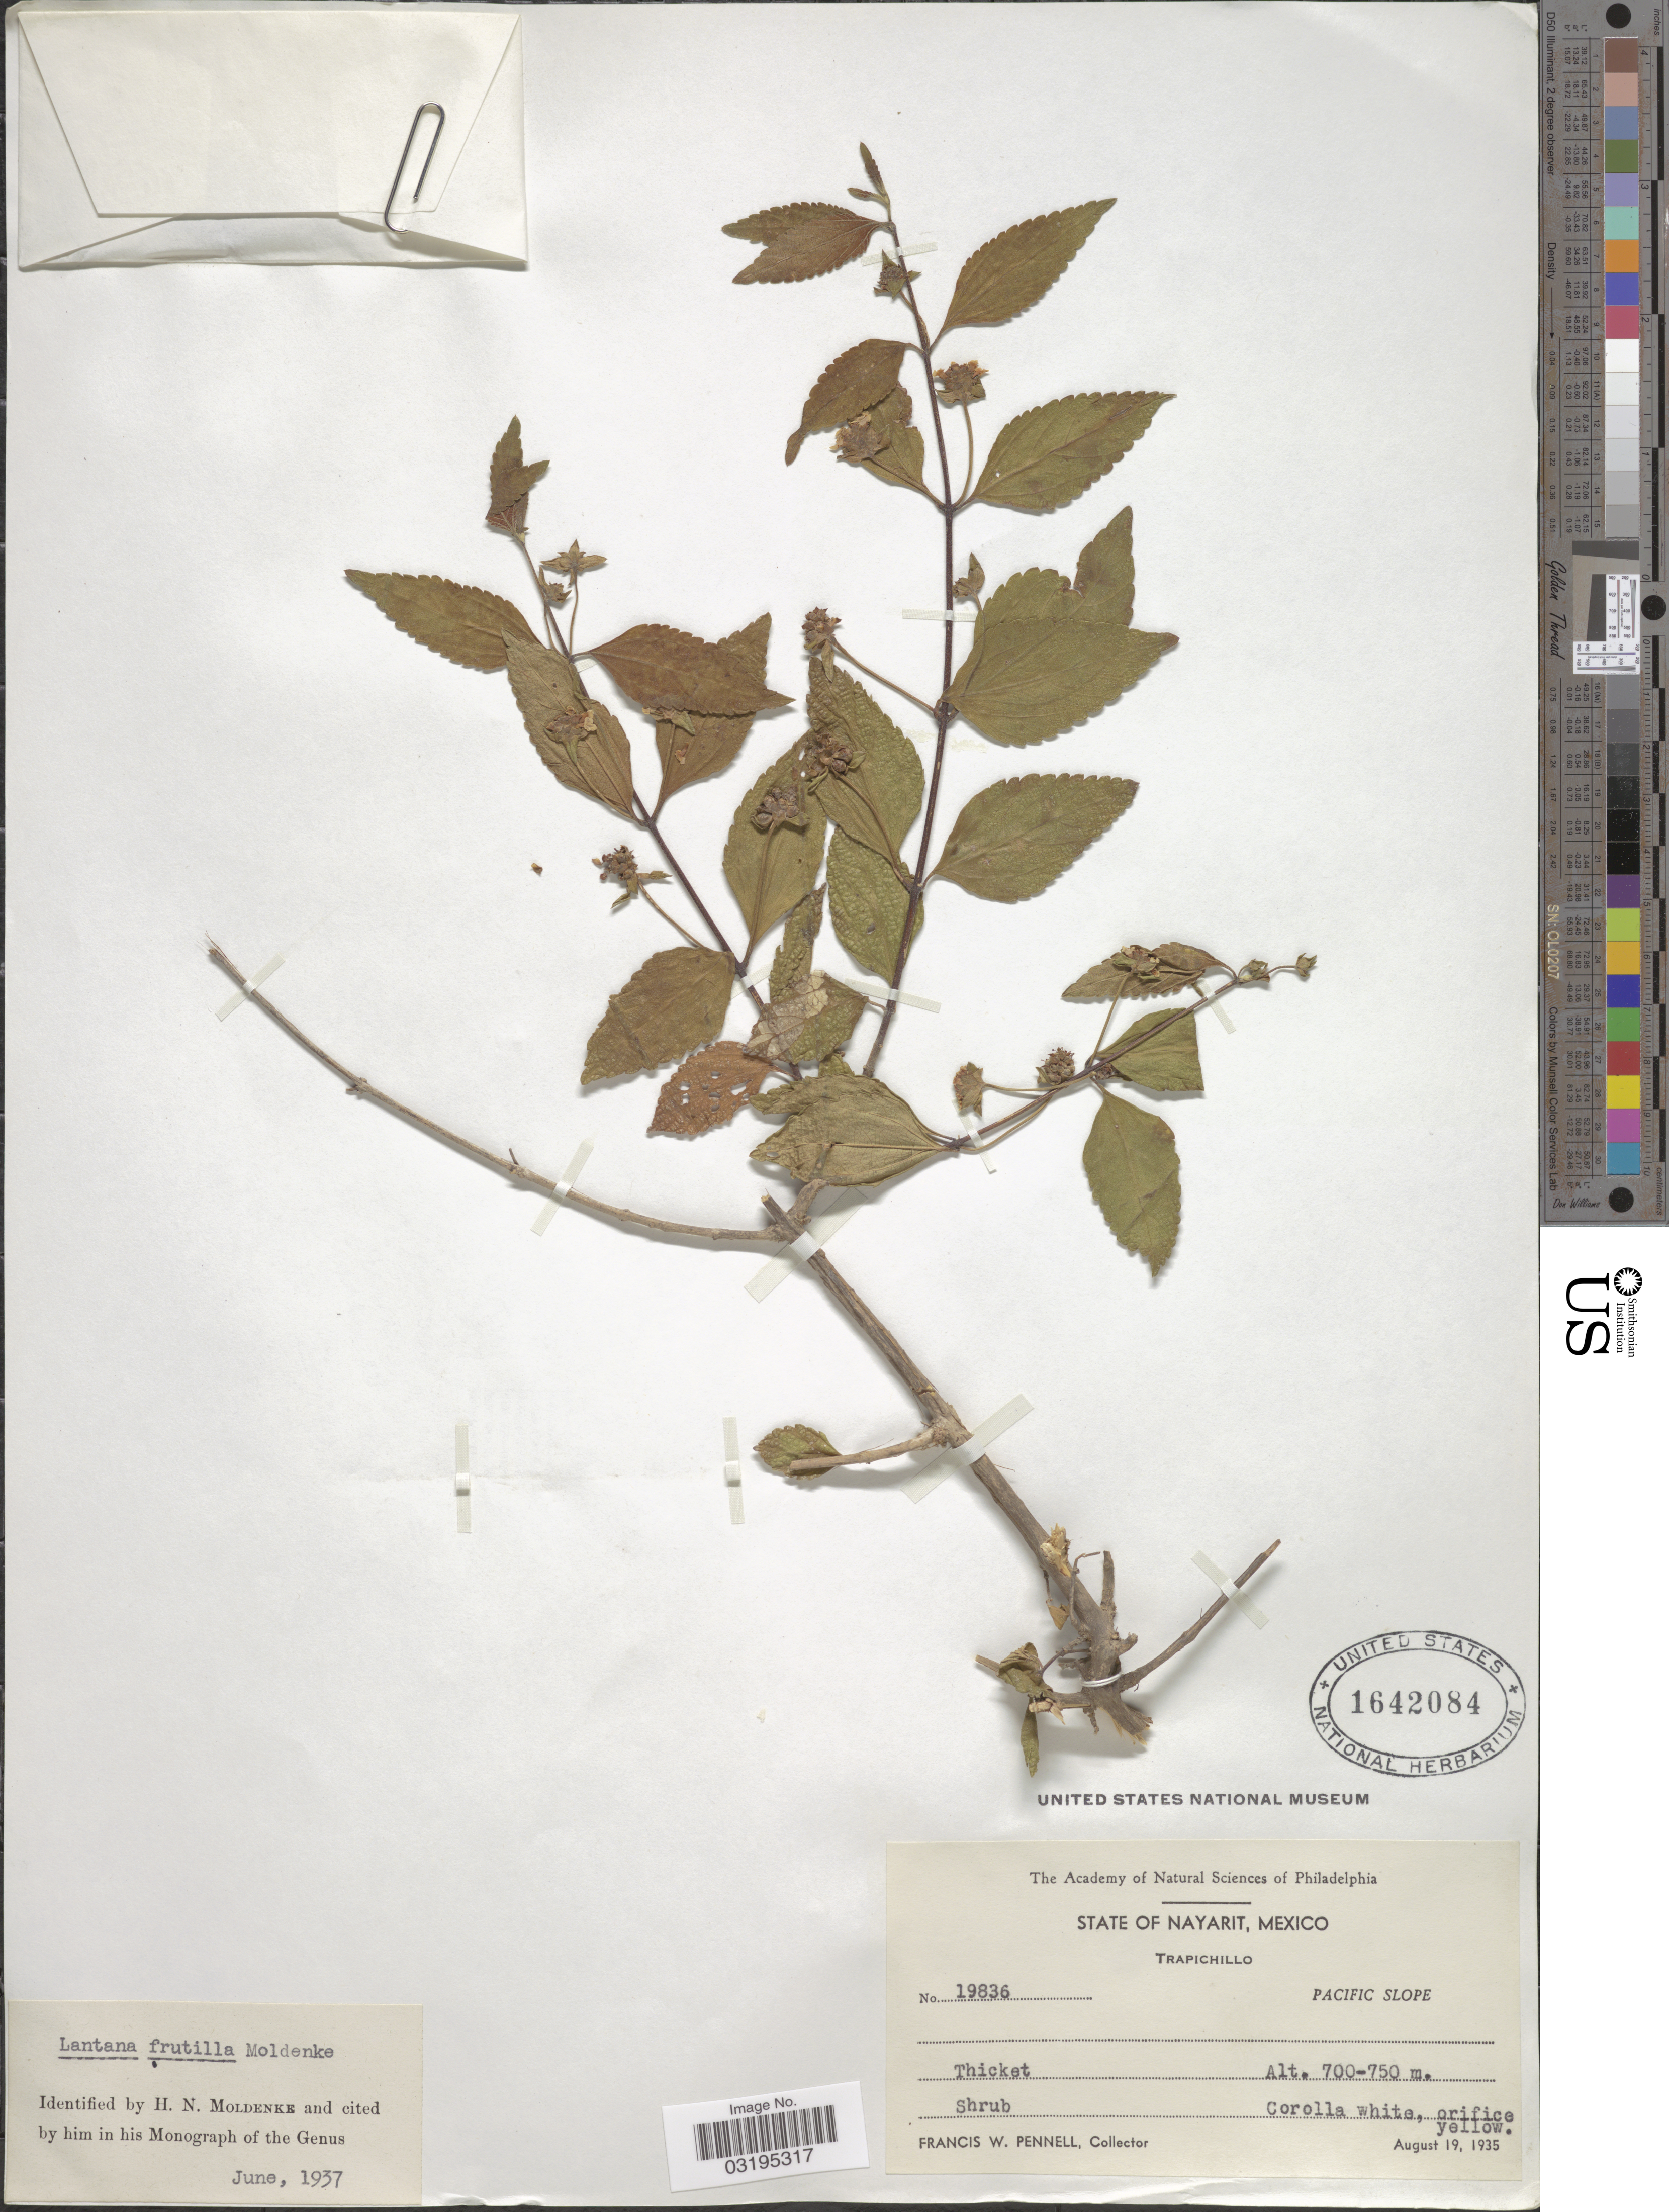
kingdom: Plantae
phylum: Tracheophyta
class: Magnoliopsida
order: Lamiales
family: Verbenaceae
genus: Lantana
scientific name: Lantana frutilla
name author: Moldenke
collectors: F. W. Pennell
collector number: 19836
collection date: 1935-08-19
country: Mexico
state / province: Nayarit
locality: Trapichillo. Pacific Slope.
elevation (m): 700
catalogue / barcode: US 1642084